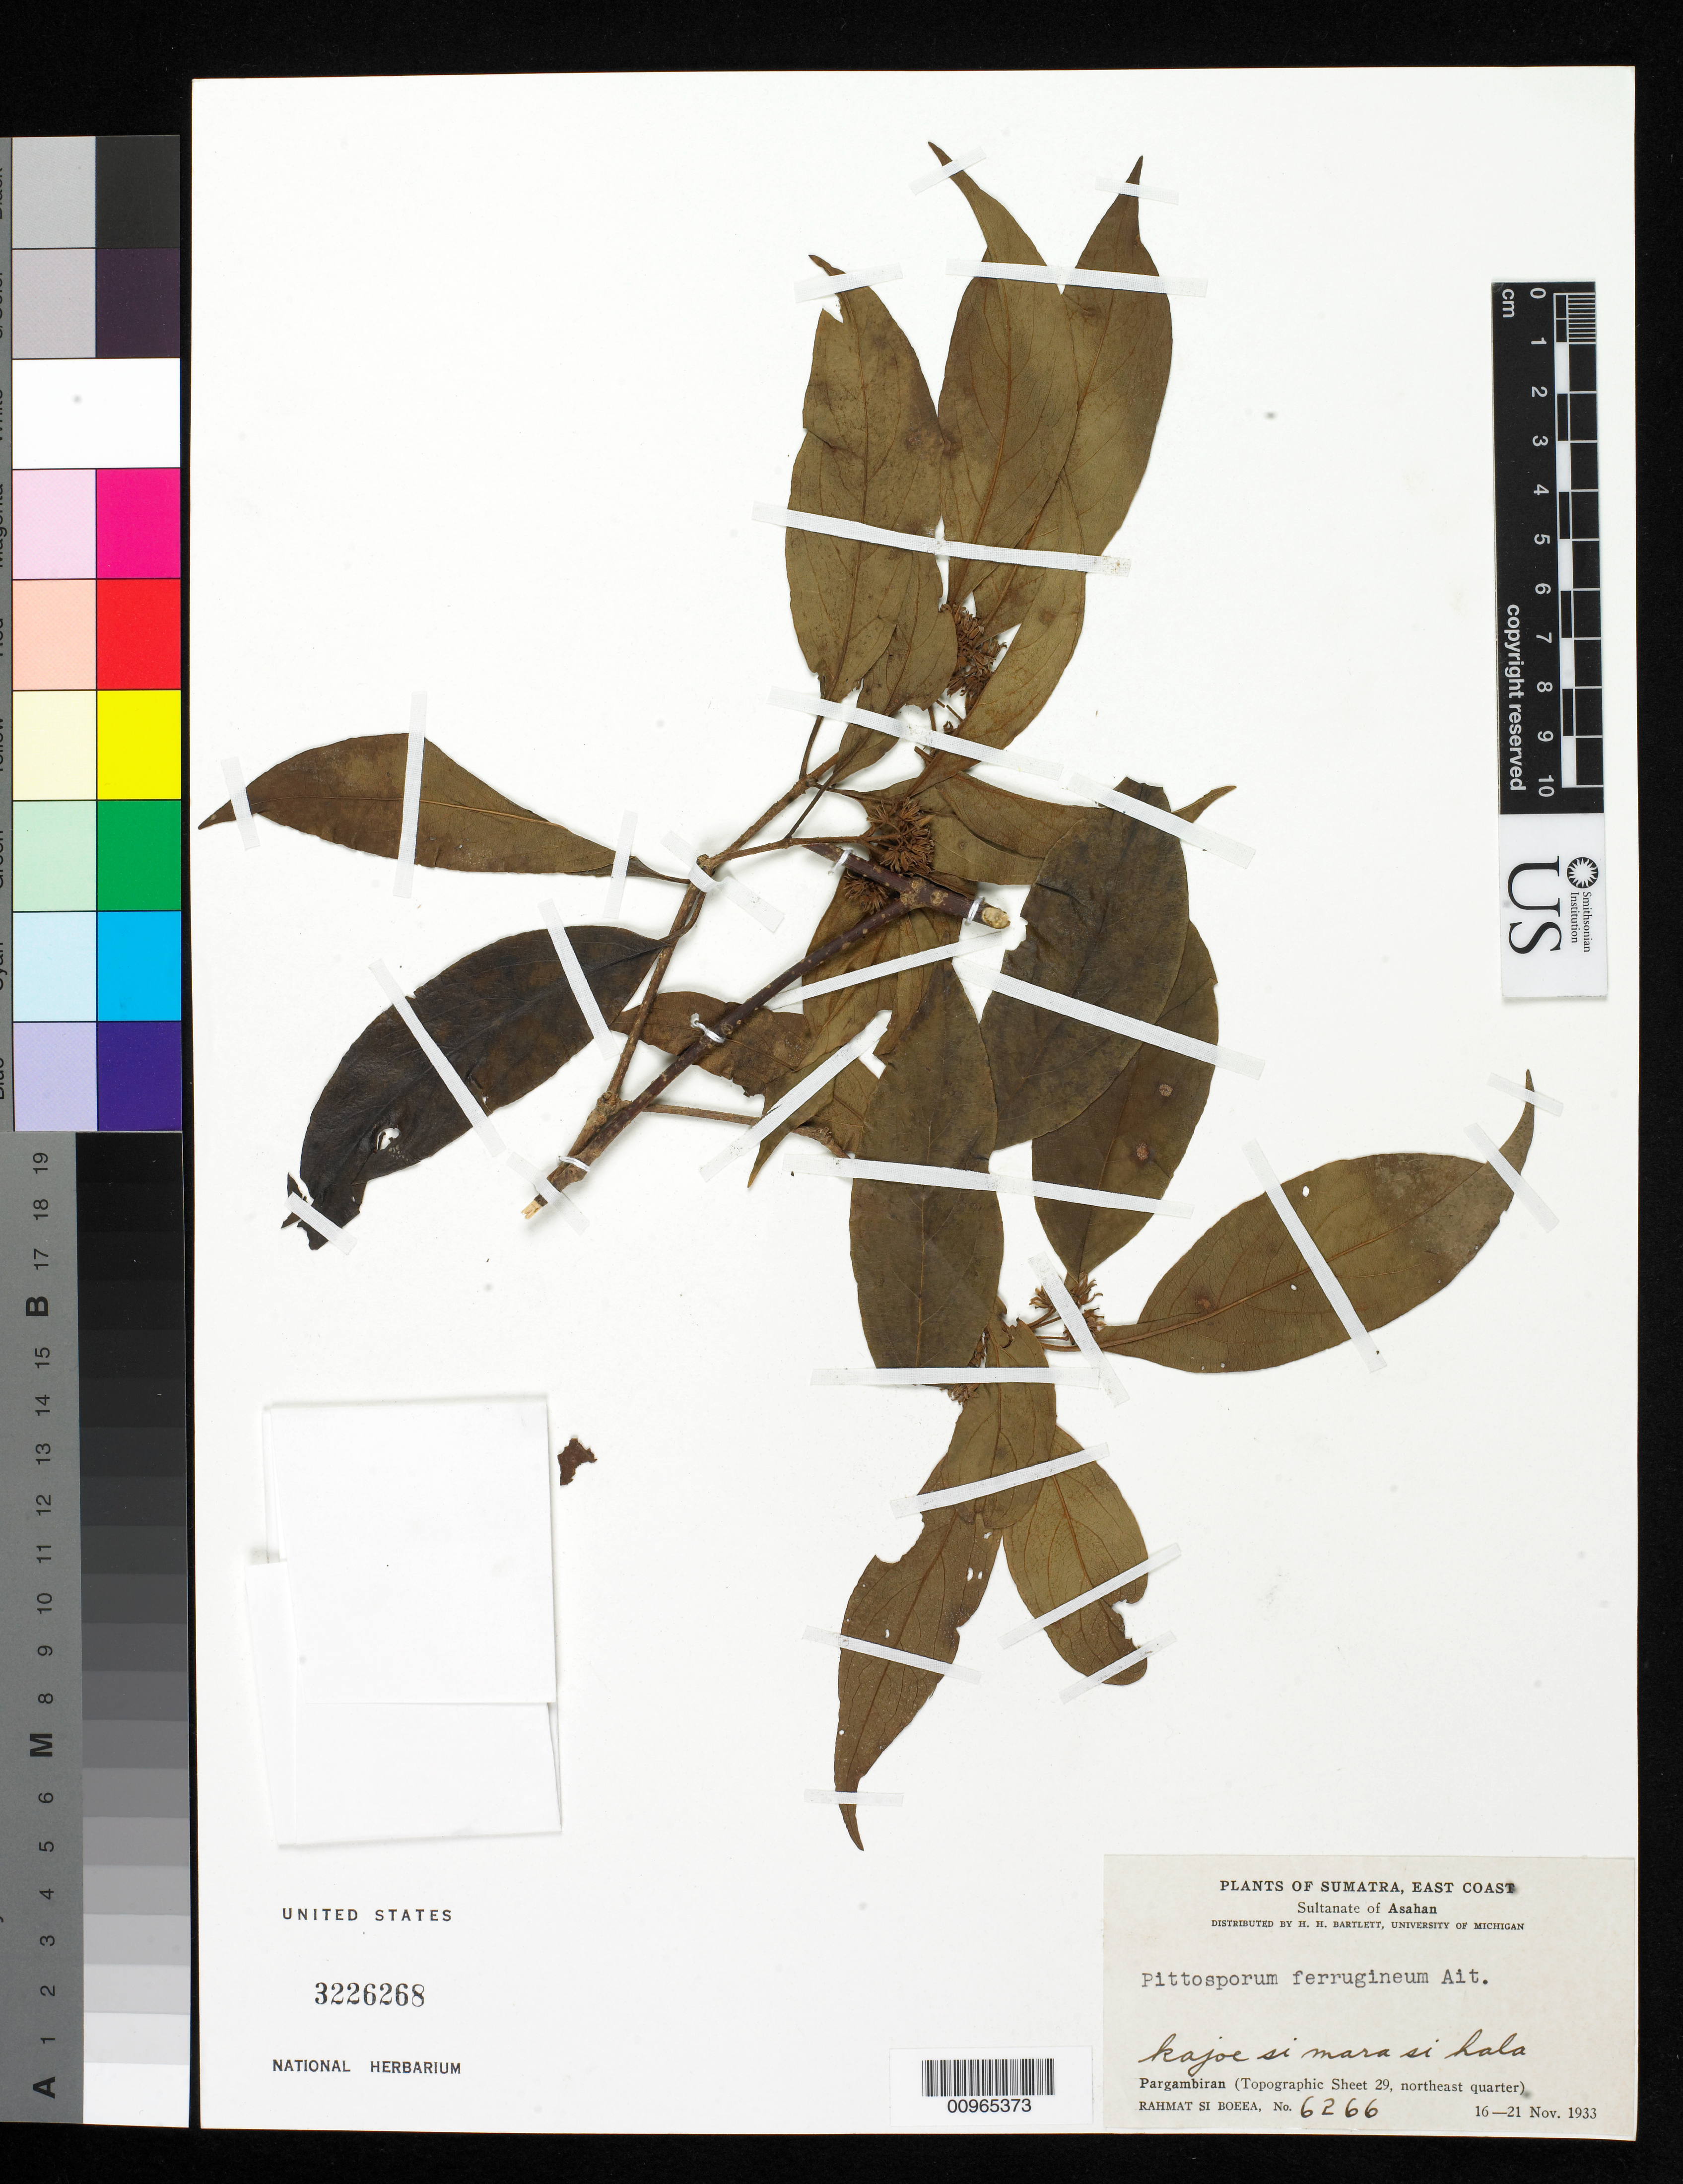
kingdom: Plantae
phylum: Tracheophyta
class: Magnoliopsida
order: Apiales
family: Pittosporaceae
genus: Pittosporum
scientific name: Pittosporum ferrugineum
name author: W.T. Aiton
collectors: Rahmat Si Boeea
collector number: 6266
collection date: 1933-11-16/1933-11-21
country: Indonesia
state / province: Sumatra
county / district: Sumatera Utara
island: Sumatra I.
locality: (East Coast) Pargambiran), Sultanate of Asahan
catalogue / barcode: US 3226268